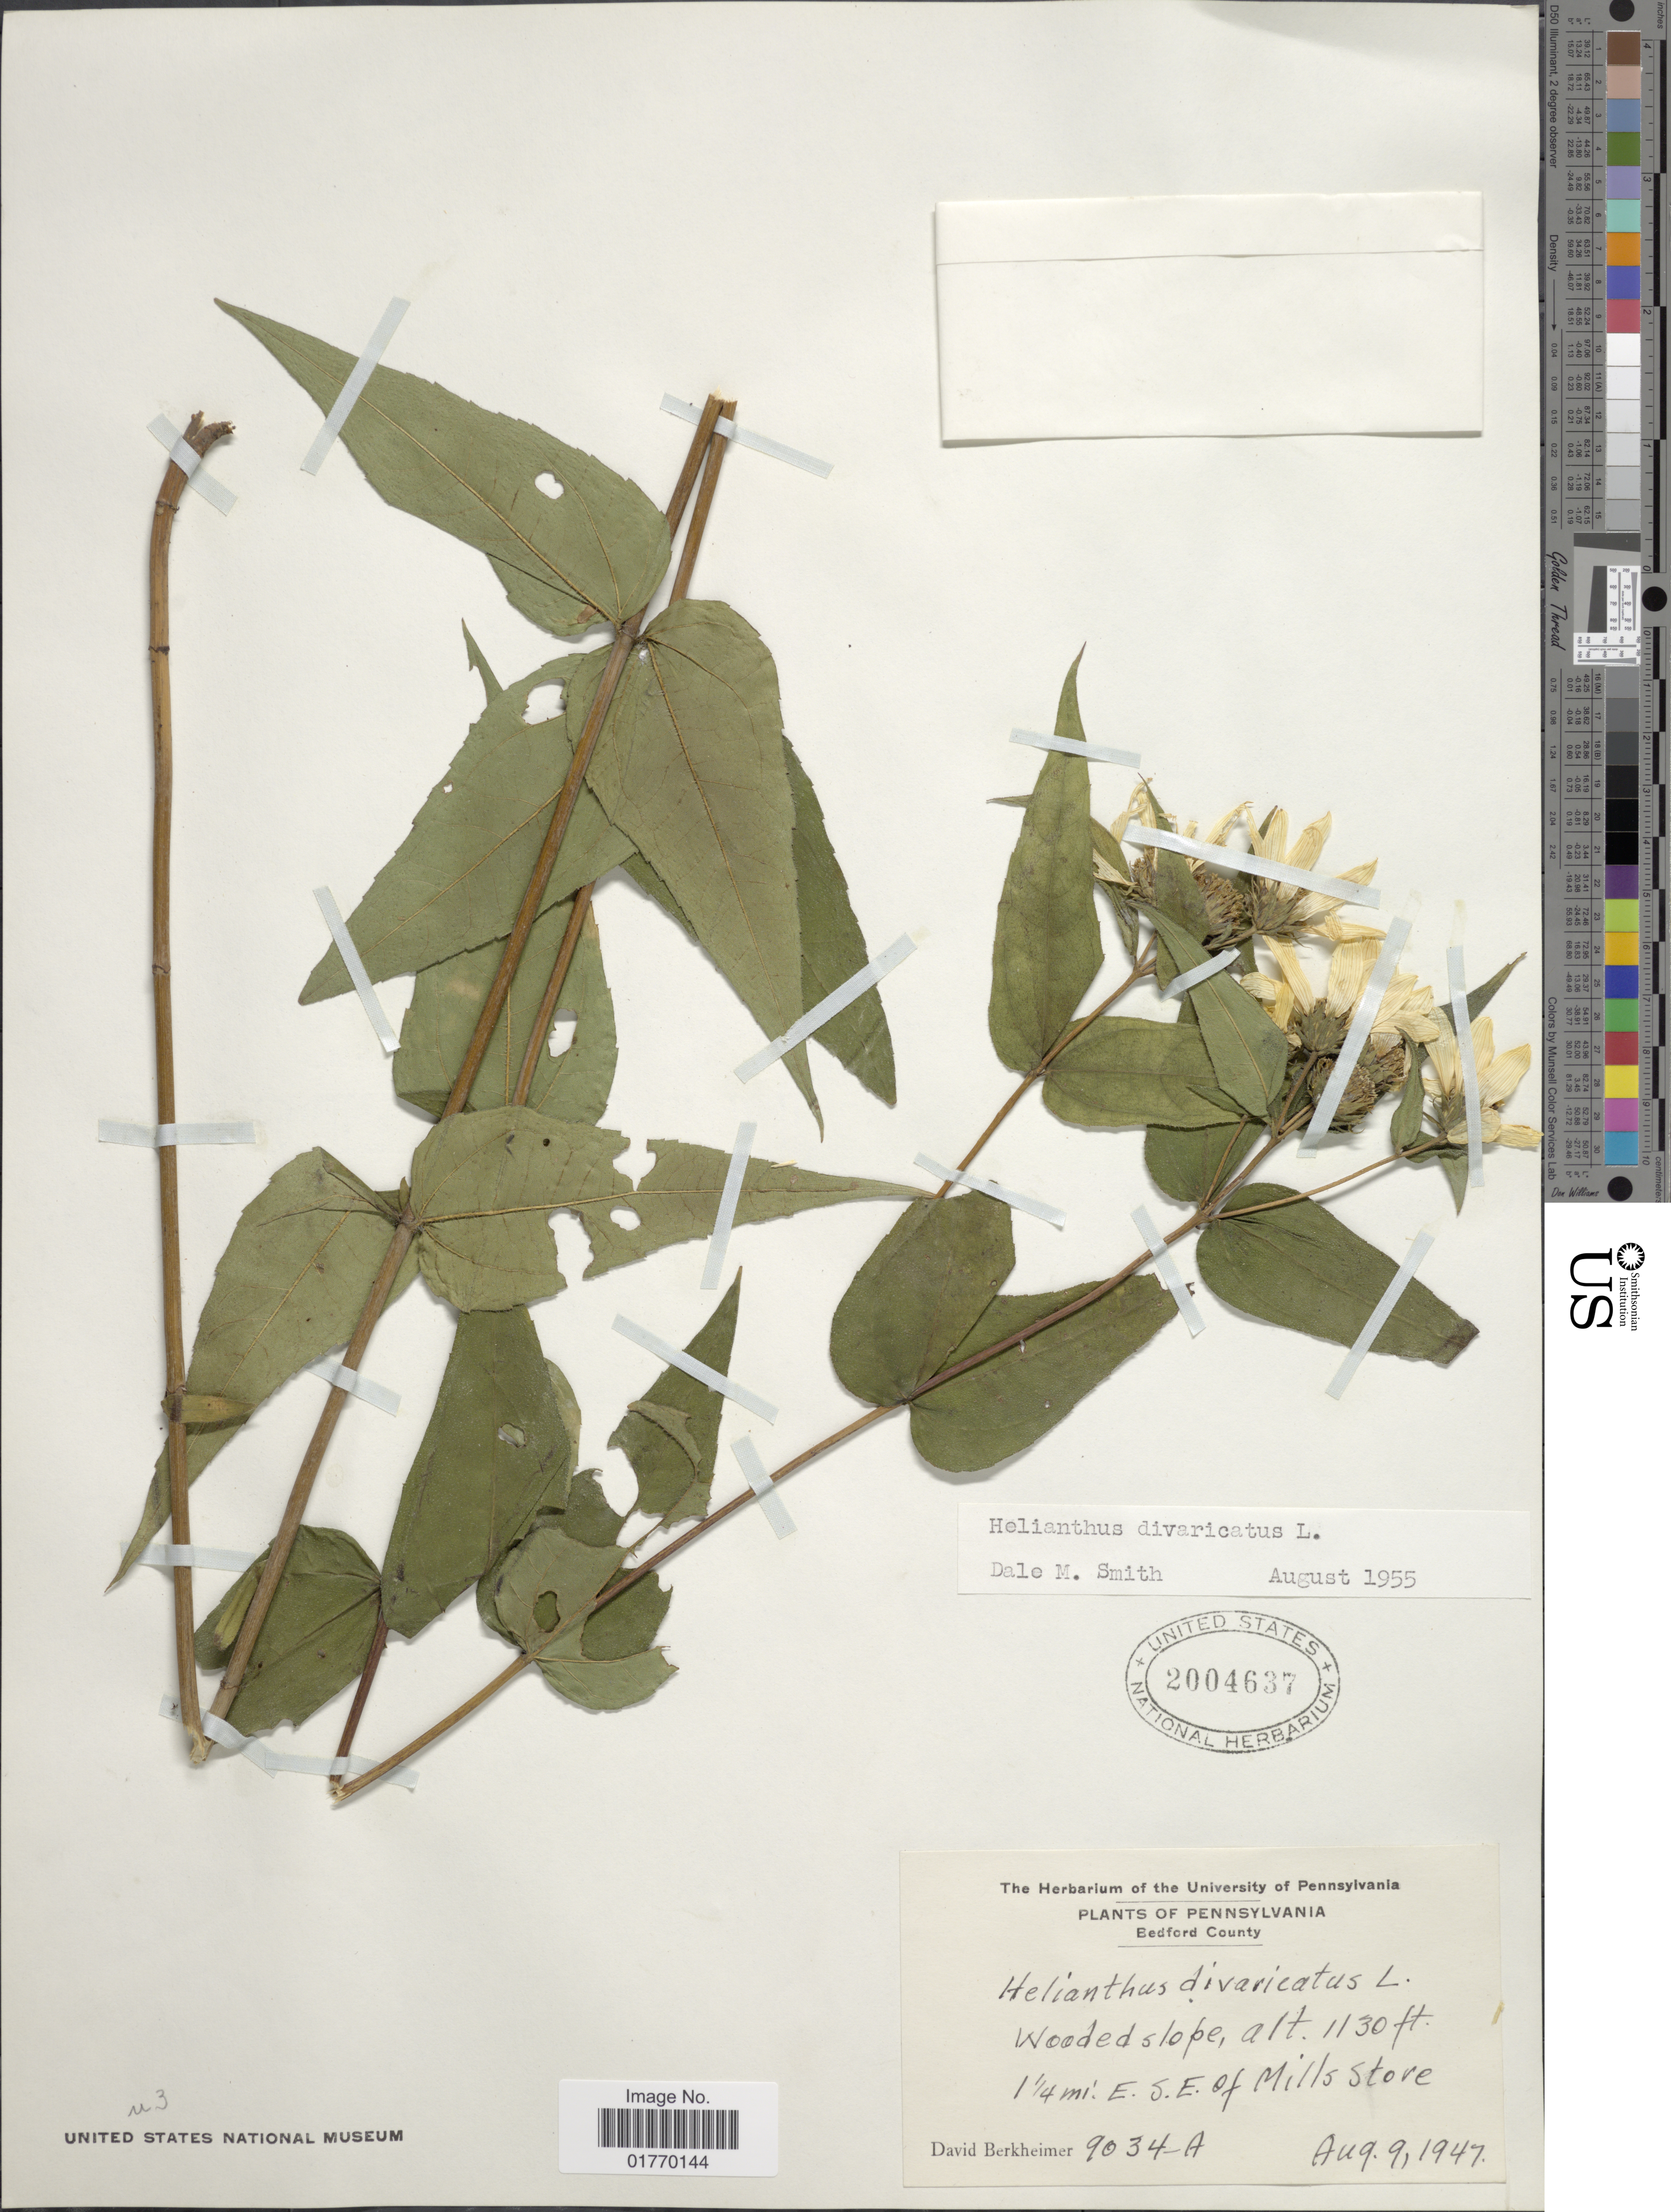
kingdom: Plantae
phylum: Tracheophyta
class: Magnoliopsida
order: Asterales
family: Asteraceae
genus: Helianthus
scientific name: Helianthus divaricatus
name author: L.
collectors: D. Berkheimer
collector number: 9034-A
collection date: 1947-08-09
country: United States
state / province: Pennsylvania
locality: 1¼ E. S. E. of Mills Store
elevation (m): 344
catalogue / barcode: US 2004637